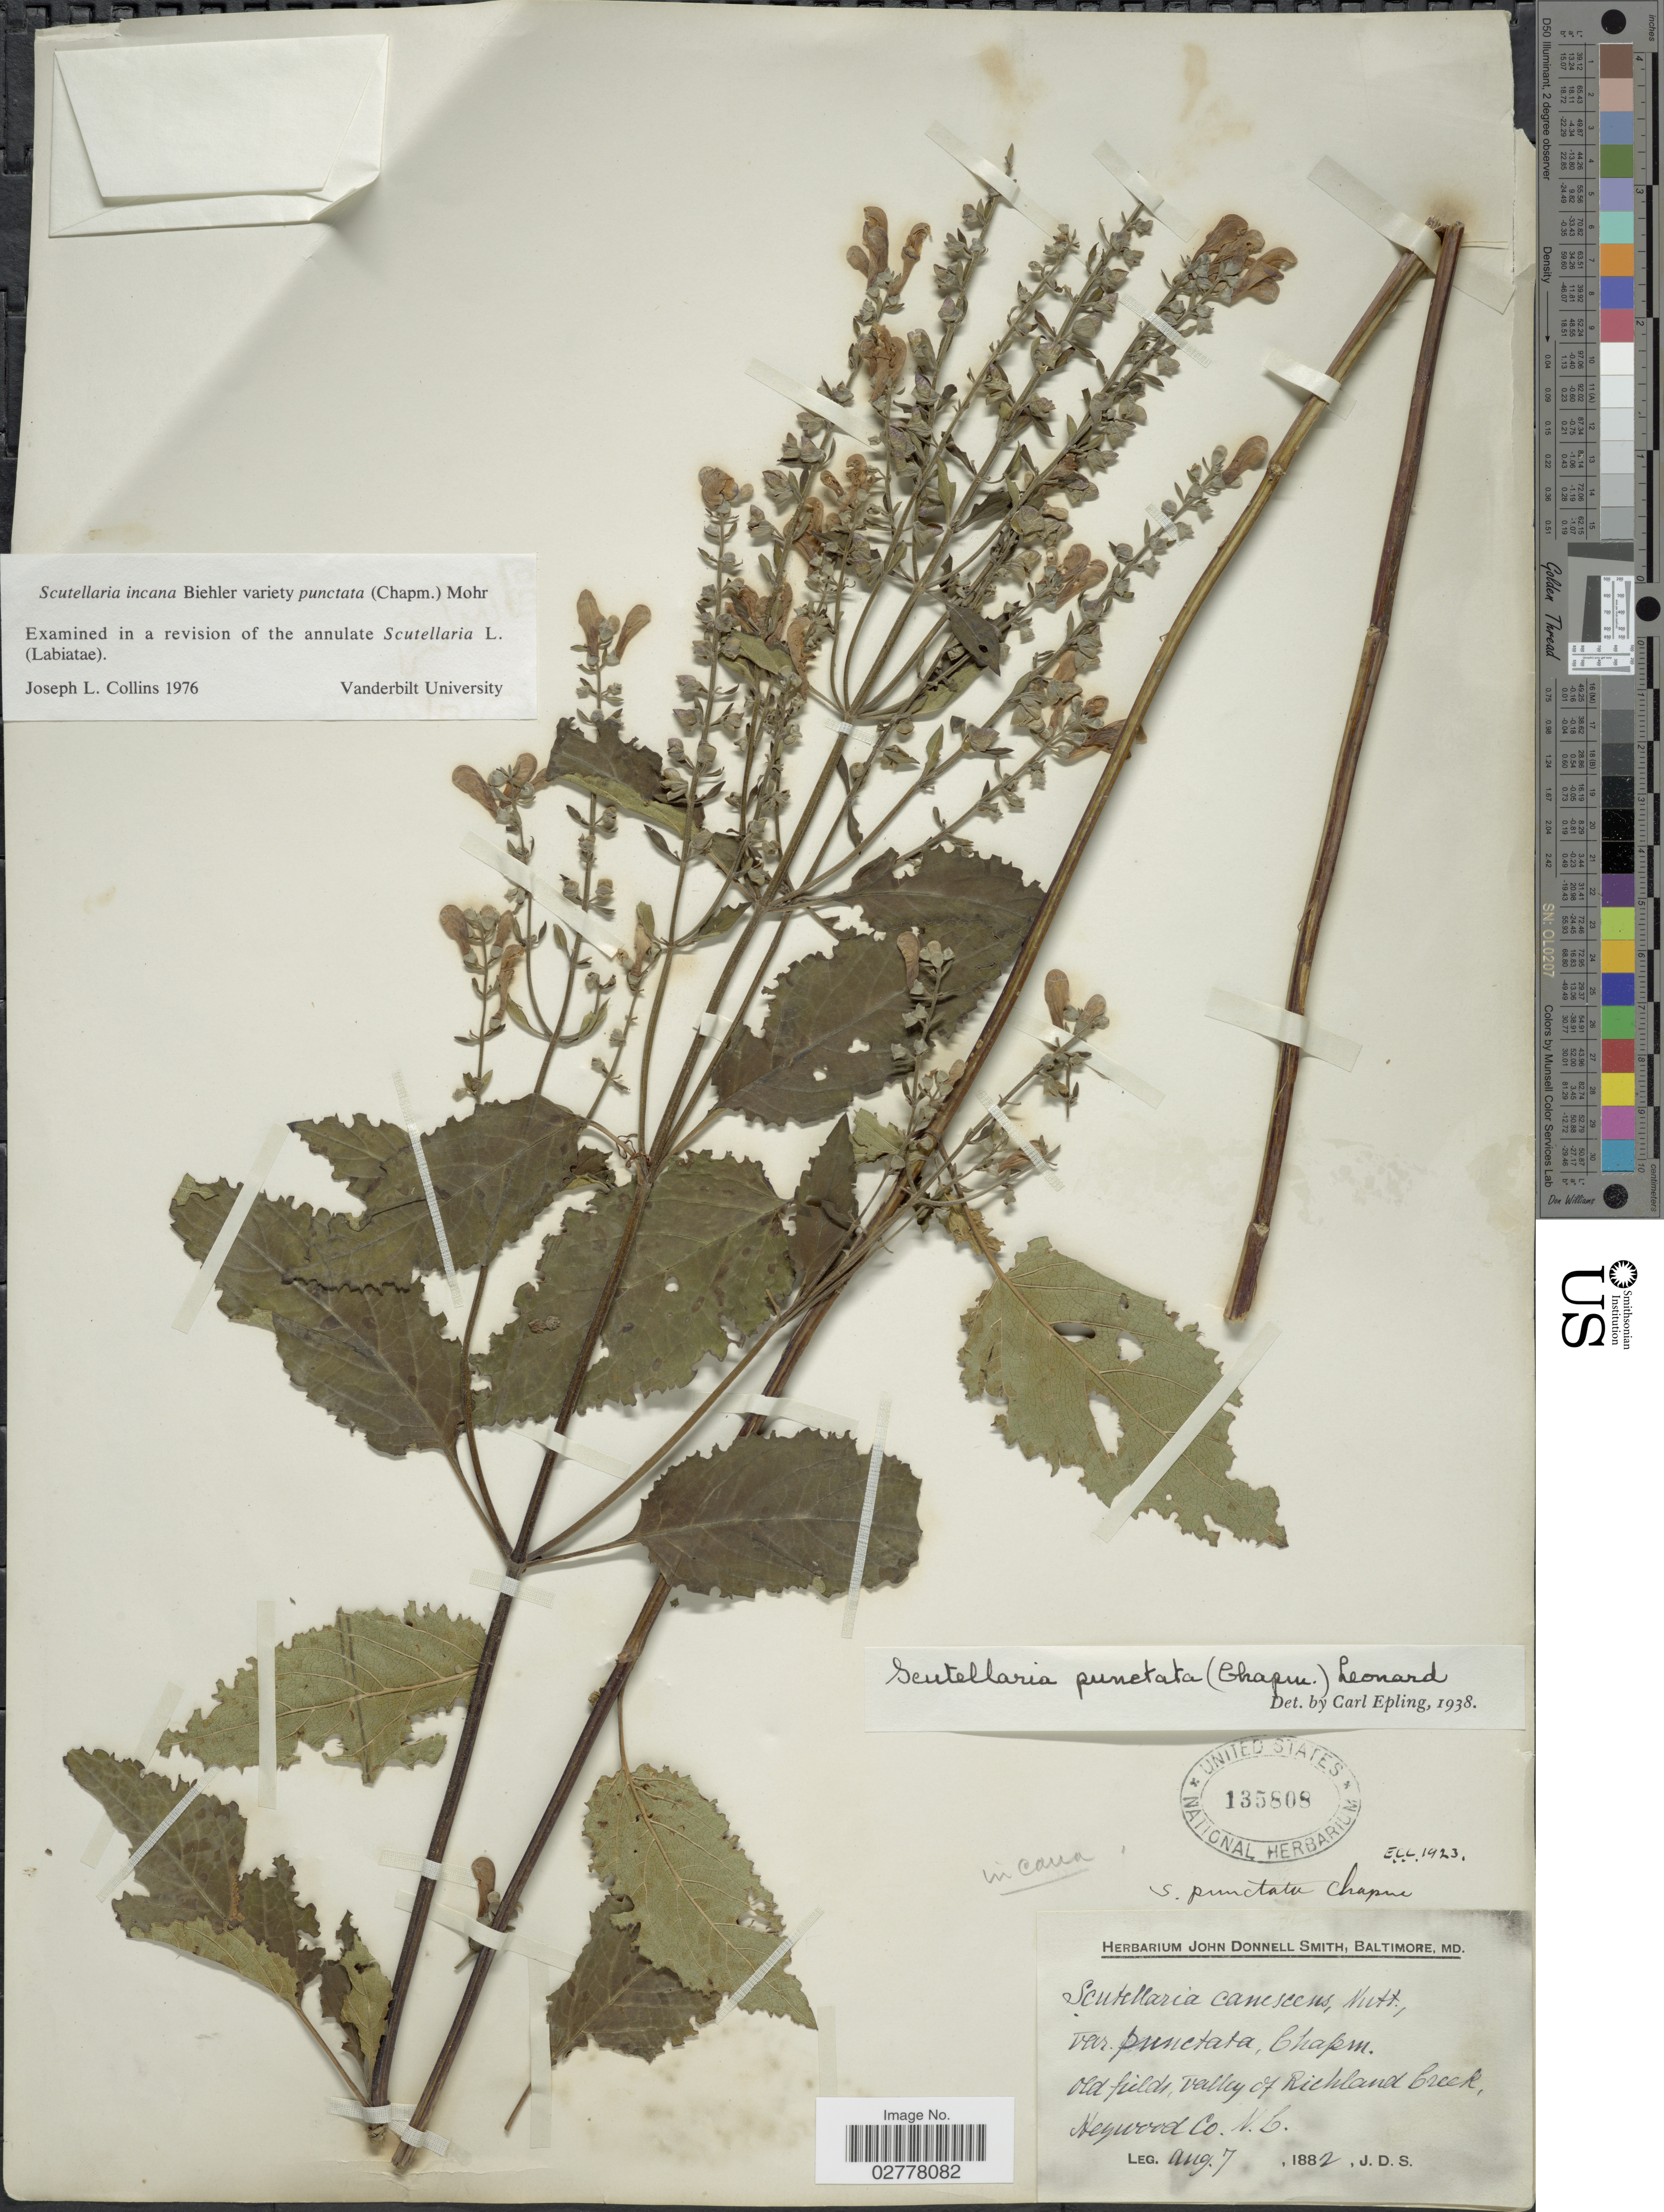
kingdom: Plantae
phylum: Tracheophyta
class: Magnoliopsida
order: Lamiales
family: Lamiaceae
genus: Scutellaria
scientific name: Scutellaria incana var. punctata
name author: (Chapm.) C. Mohr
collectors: J. Donnell Smith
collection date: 1882-08-07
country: United States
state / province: North Carolina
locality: Old fields, valley of Richland Creek, Heywood Co.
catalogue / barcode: US 135808